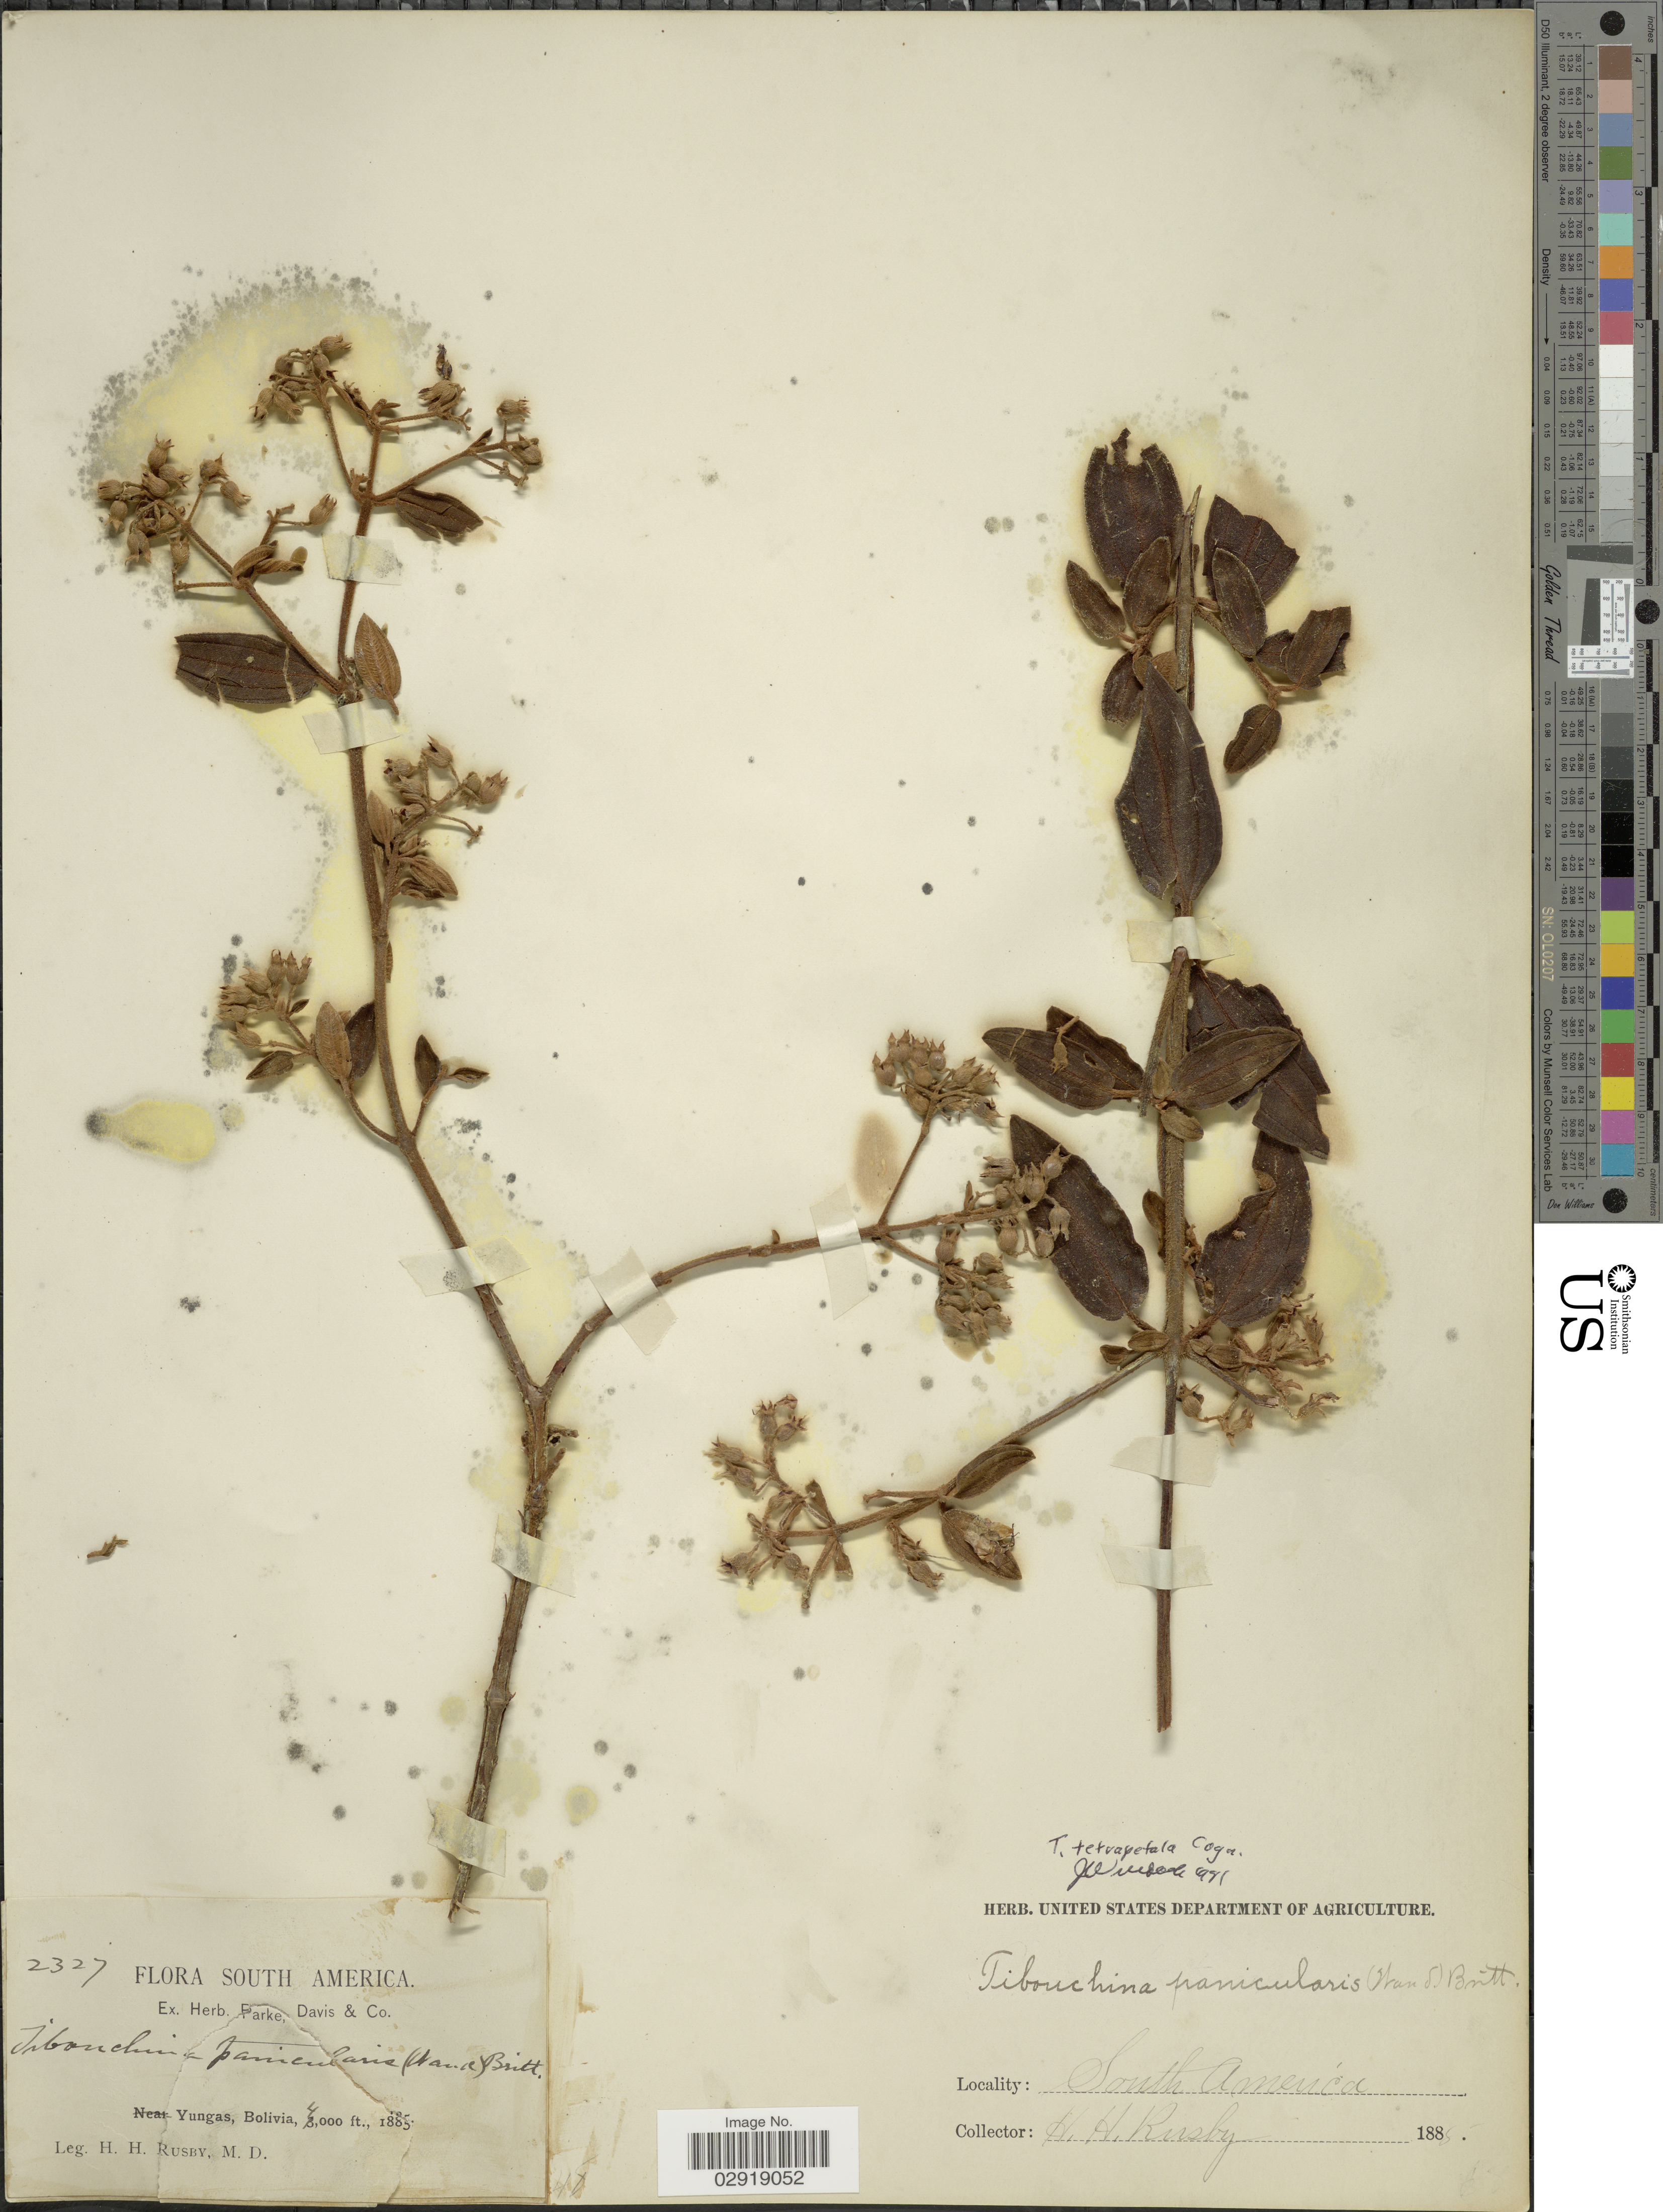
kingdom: Plantae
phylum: Tracheophyta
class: Magnoliopsida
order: Myrtales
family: Melastomataceae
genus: Chaetogastra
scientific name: Chaetogastra tetrapetala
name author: (Cogn.) P.J.F. Guim. & Michelang.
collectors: H. H. Rusby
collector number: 2327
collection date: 1885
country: Bolivia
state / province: La Paz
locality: Yungas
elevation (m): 1219